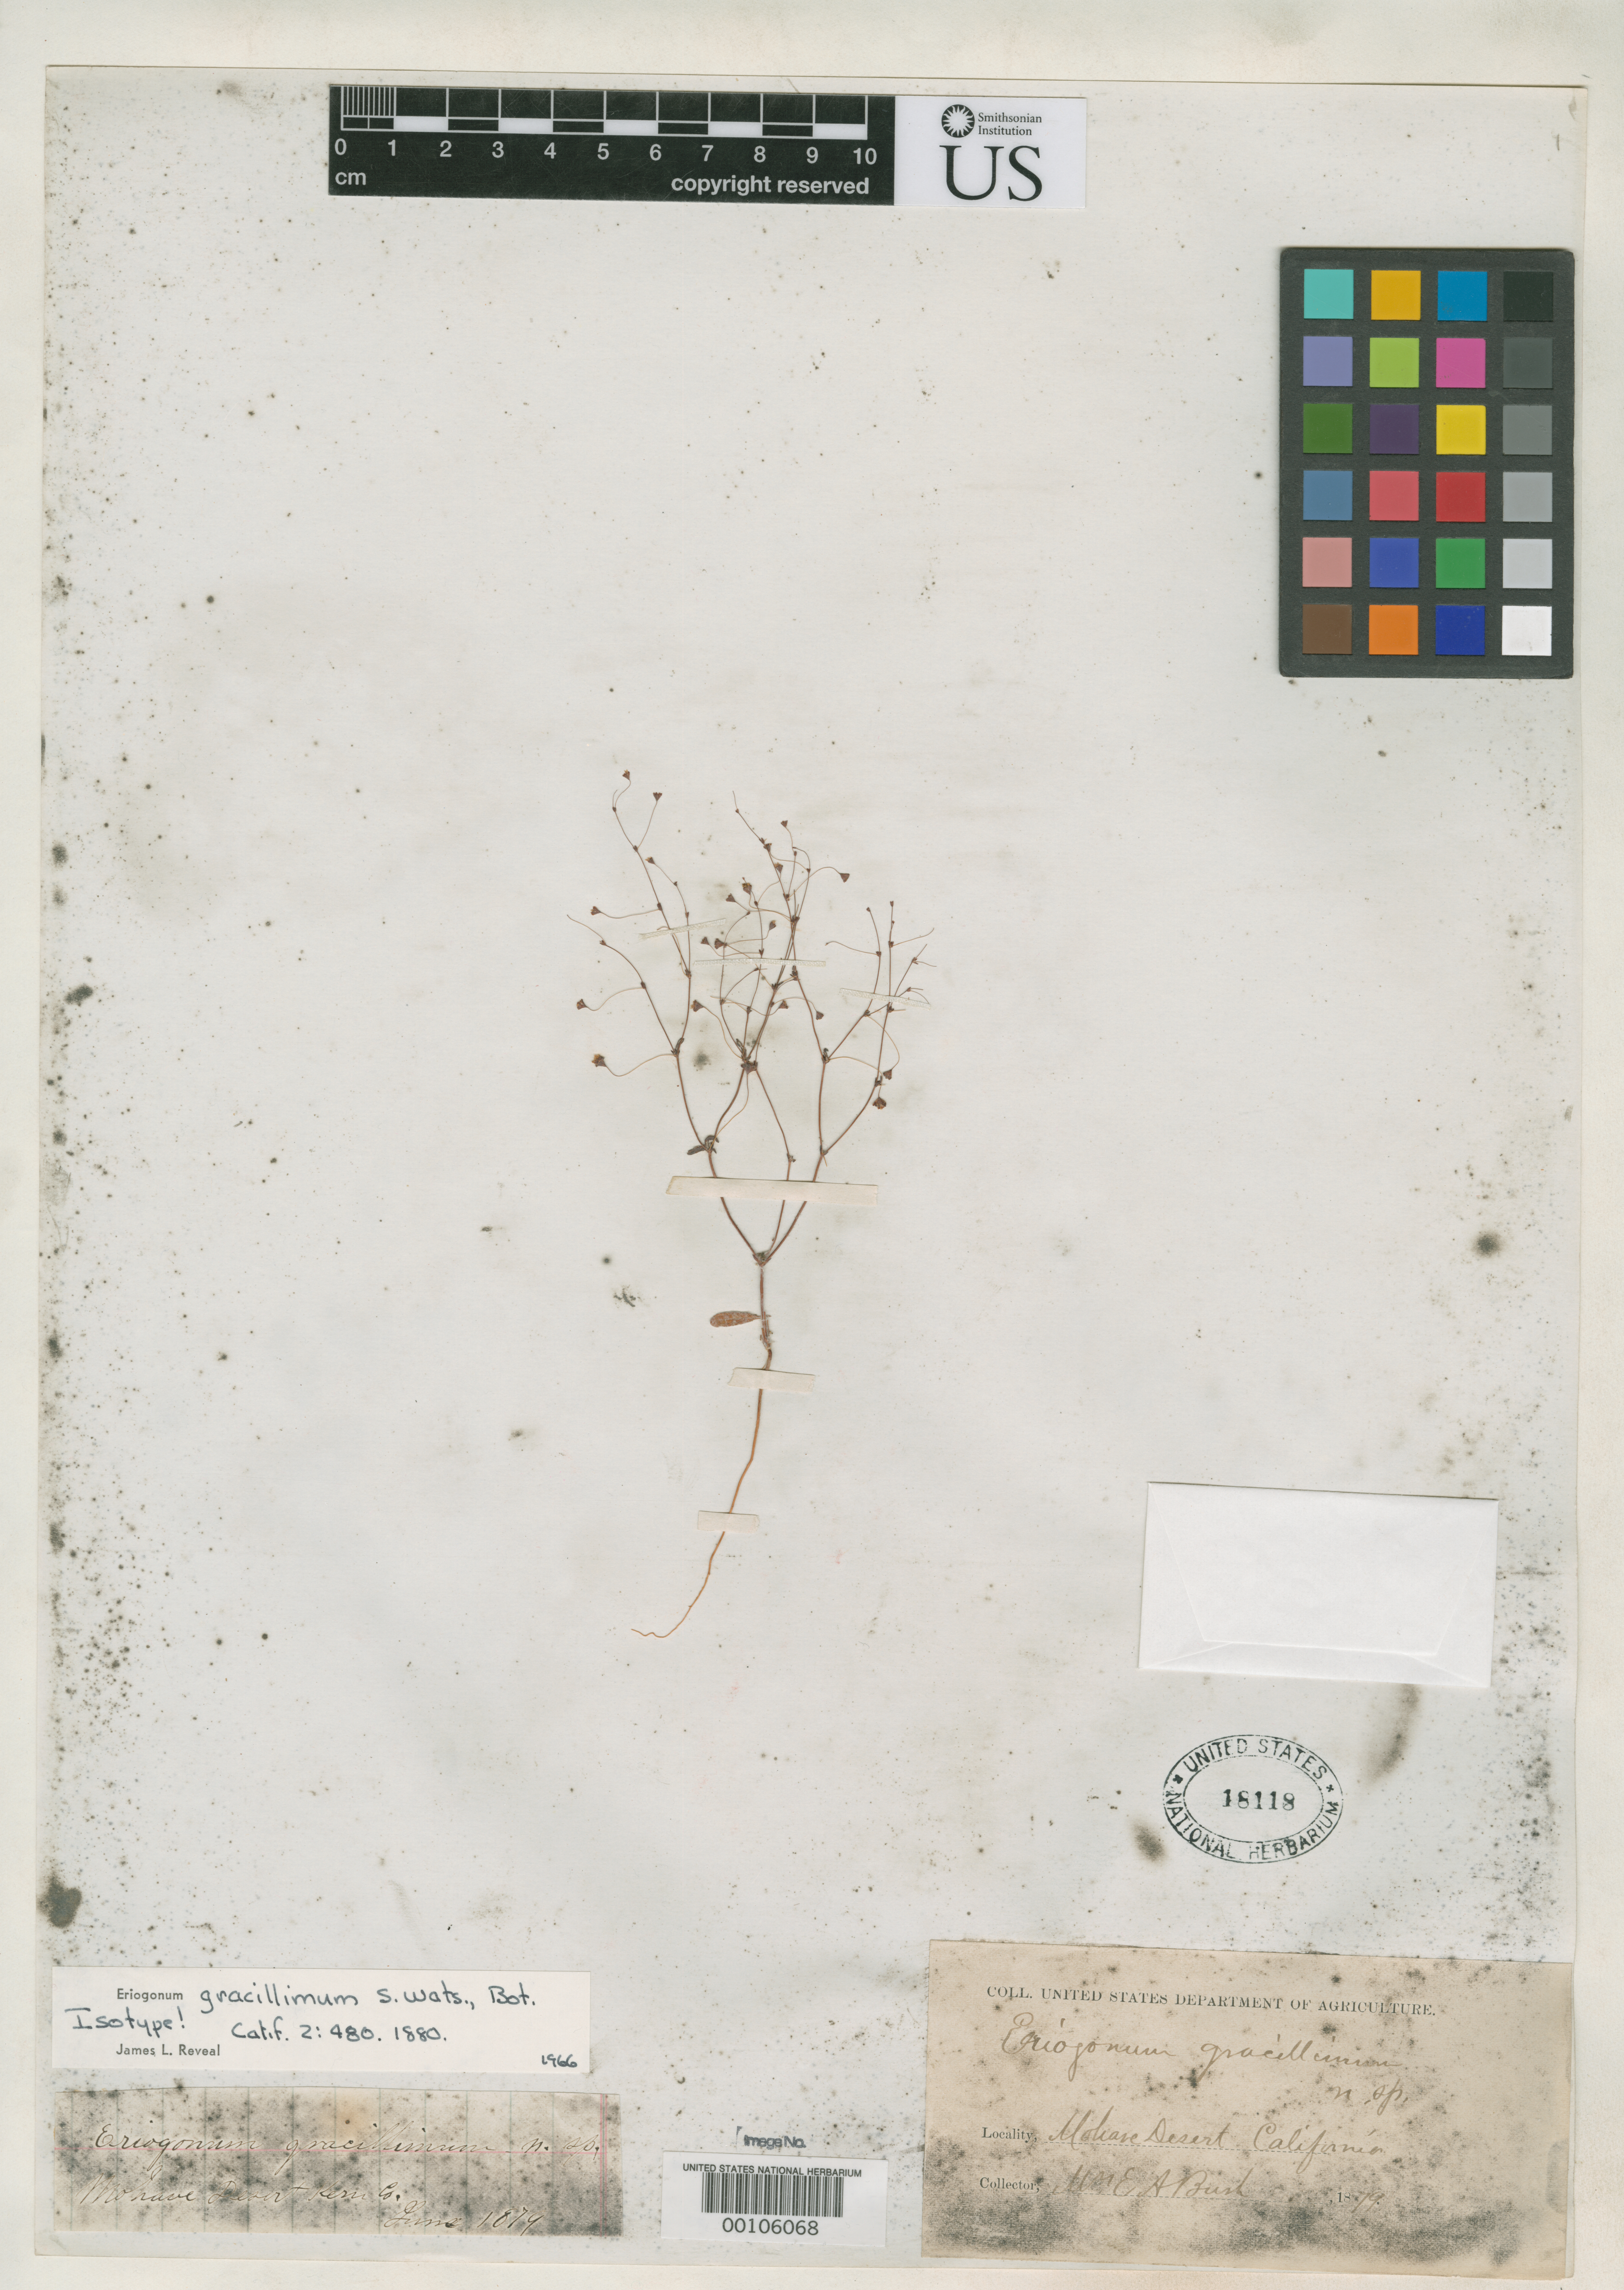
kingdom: Plantae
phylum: Tracheophyta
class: Magnoliopsida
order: Caryophyllales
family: Polygonaceae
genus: Eriogonum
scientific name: Eriogonum gracillimum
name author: S. Watson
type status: Isotype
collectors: A. E. Bush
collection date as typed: Jun 1879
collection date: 1879-06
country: United States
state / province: California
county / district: Kern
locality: Mohave Desert.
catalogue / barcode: US 18118